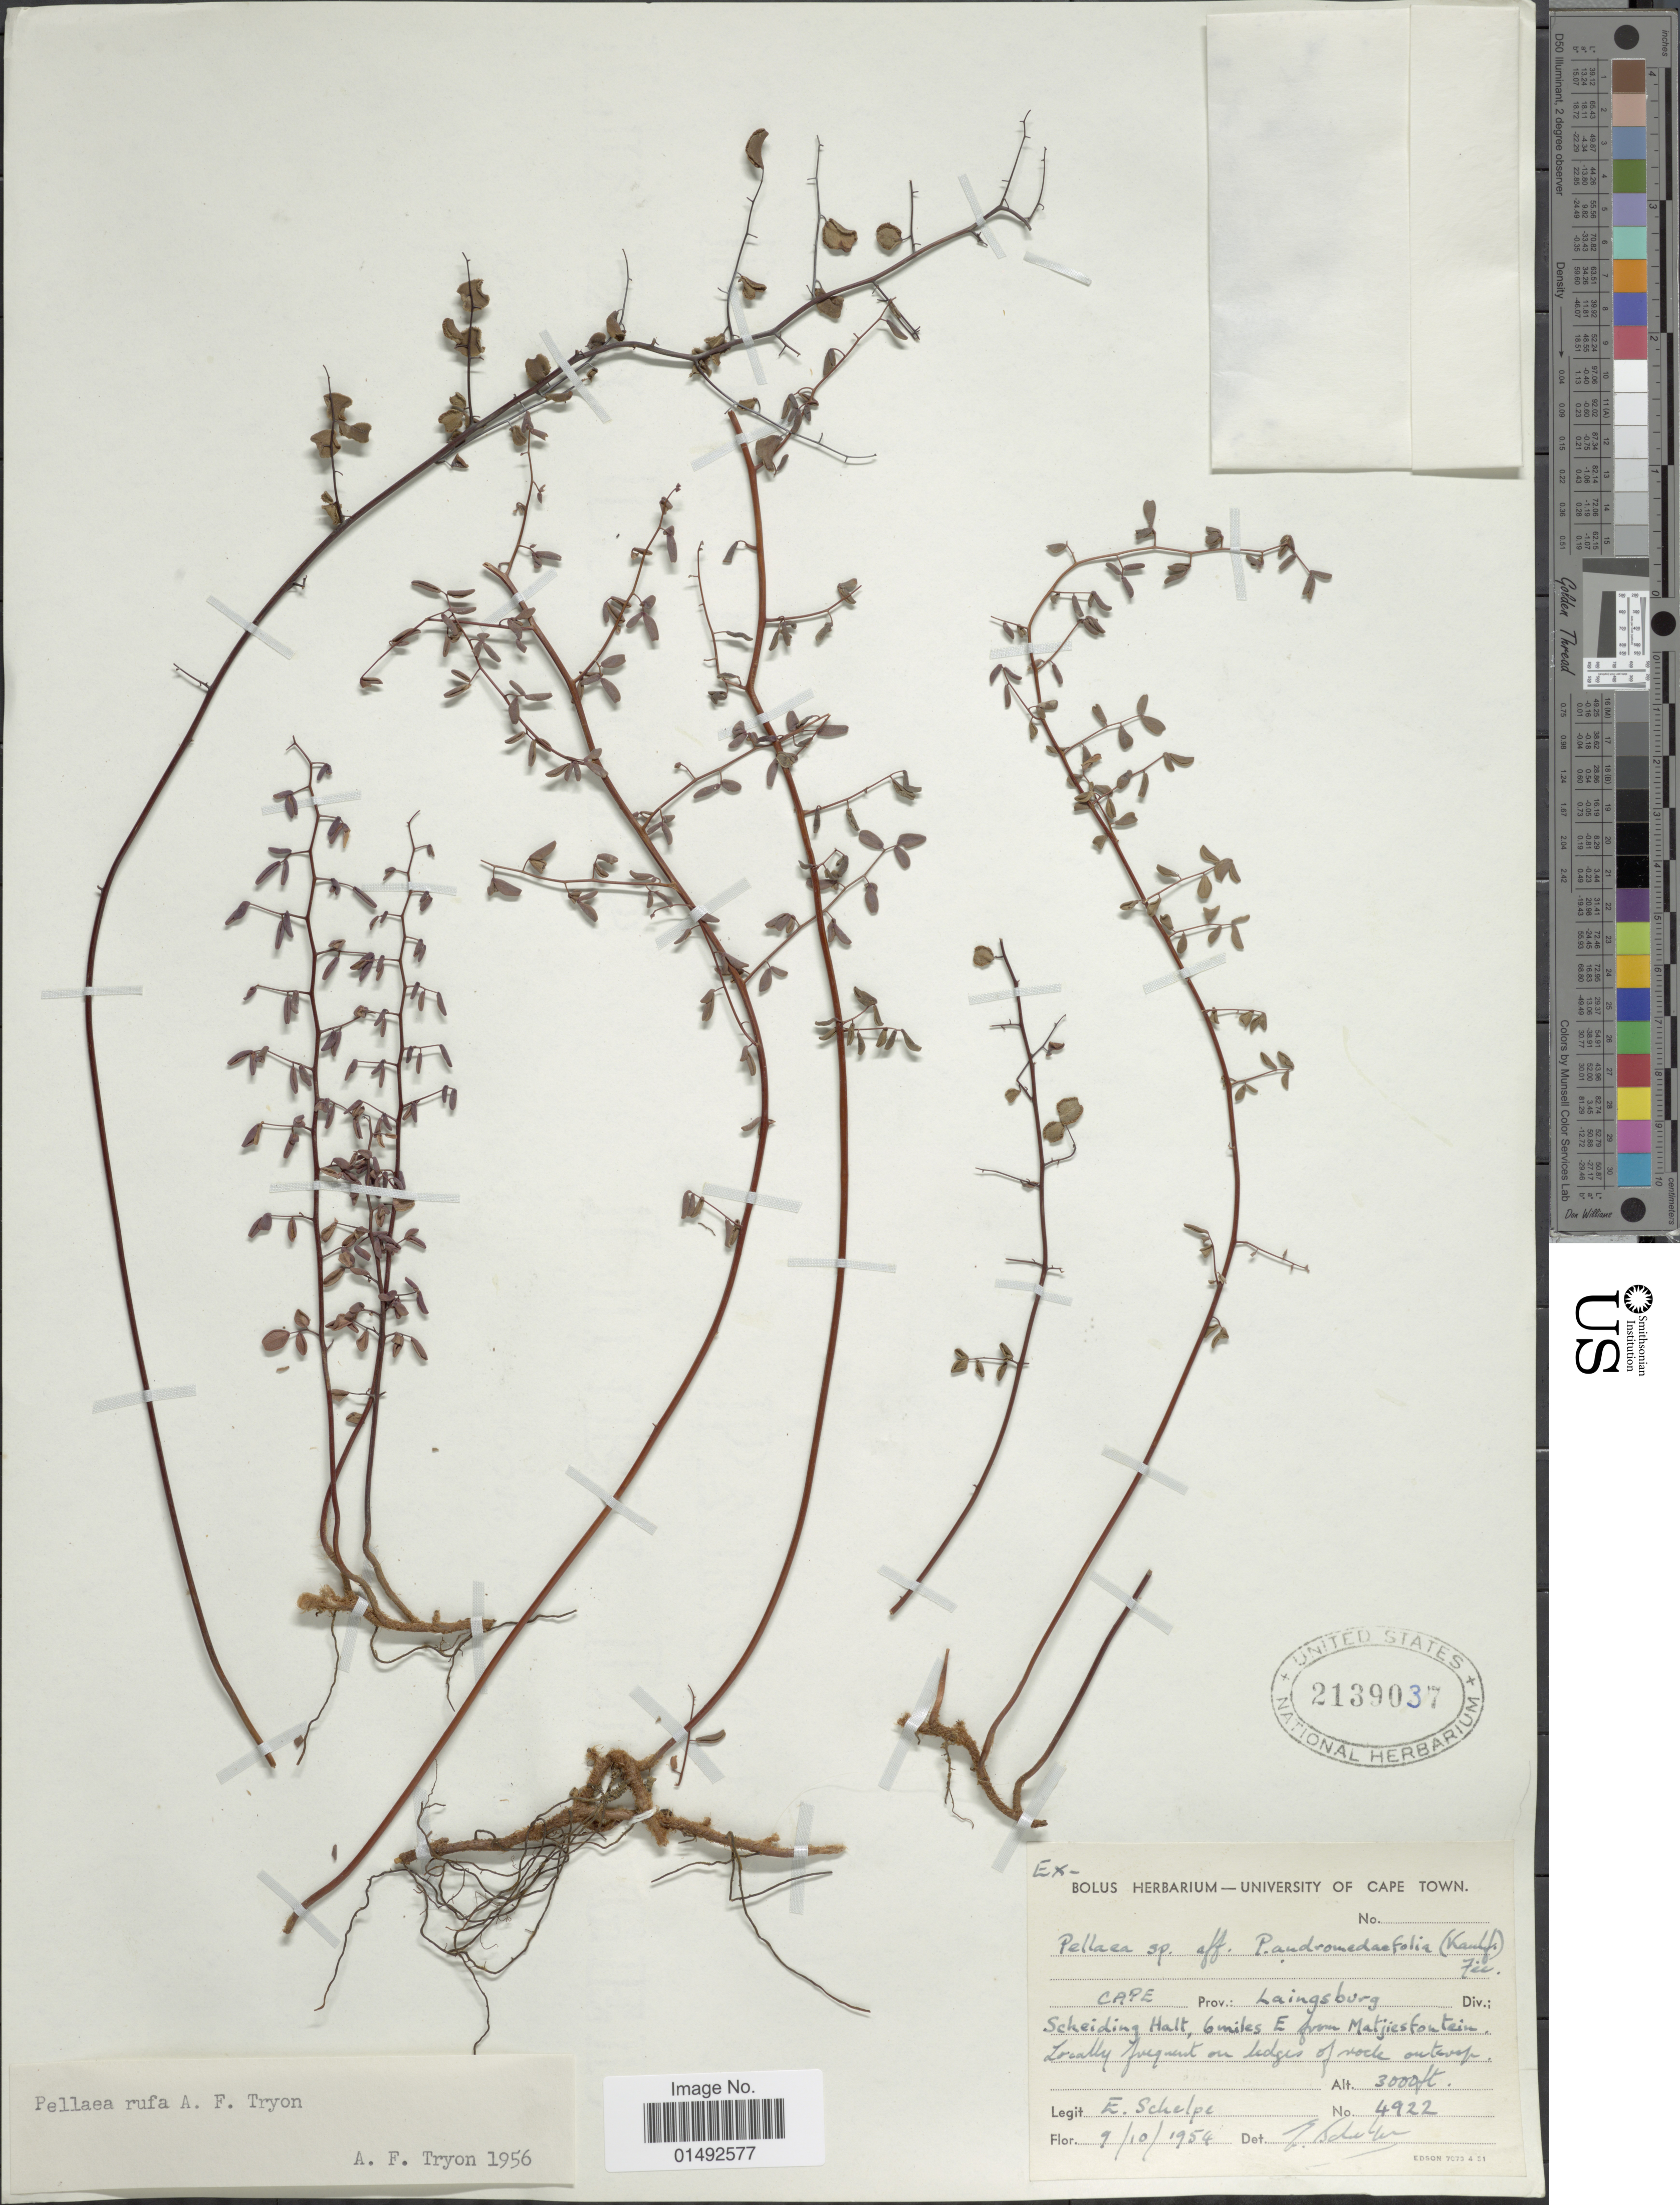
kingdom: Plantae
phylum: Tracheophyta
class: Polypodiopsida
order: Polypodiales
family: Pteridaceae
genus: Pellaea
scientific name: Pellaea rufa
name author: A.F. Tryon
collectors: E. A. C. L. E. Schelpe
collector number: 4922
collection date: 1954-10-09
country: South Africa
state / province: Western Cape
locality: Lainsburg, Div; Scheiding Halt, 6 miles E from Matjiesfontein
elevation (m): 914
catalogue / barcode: US 2139037